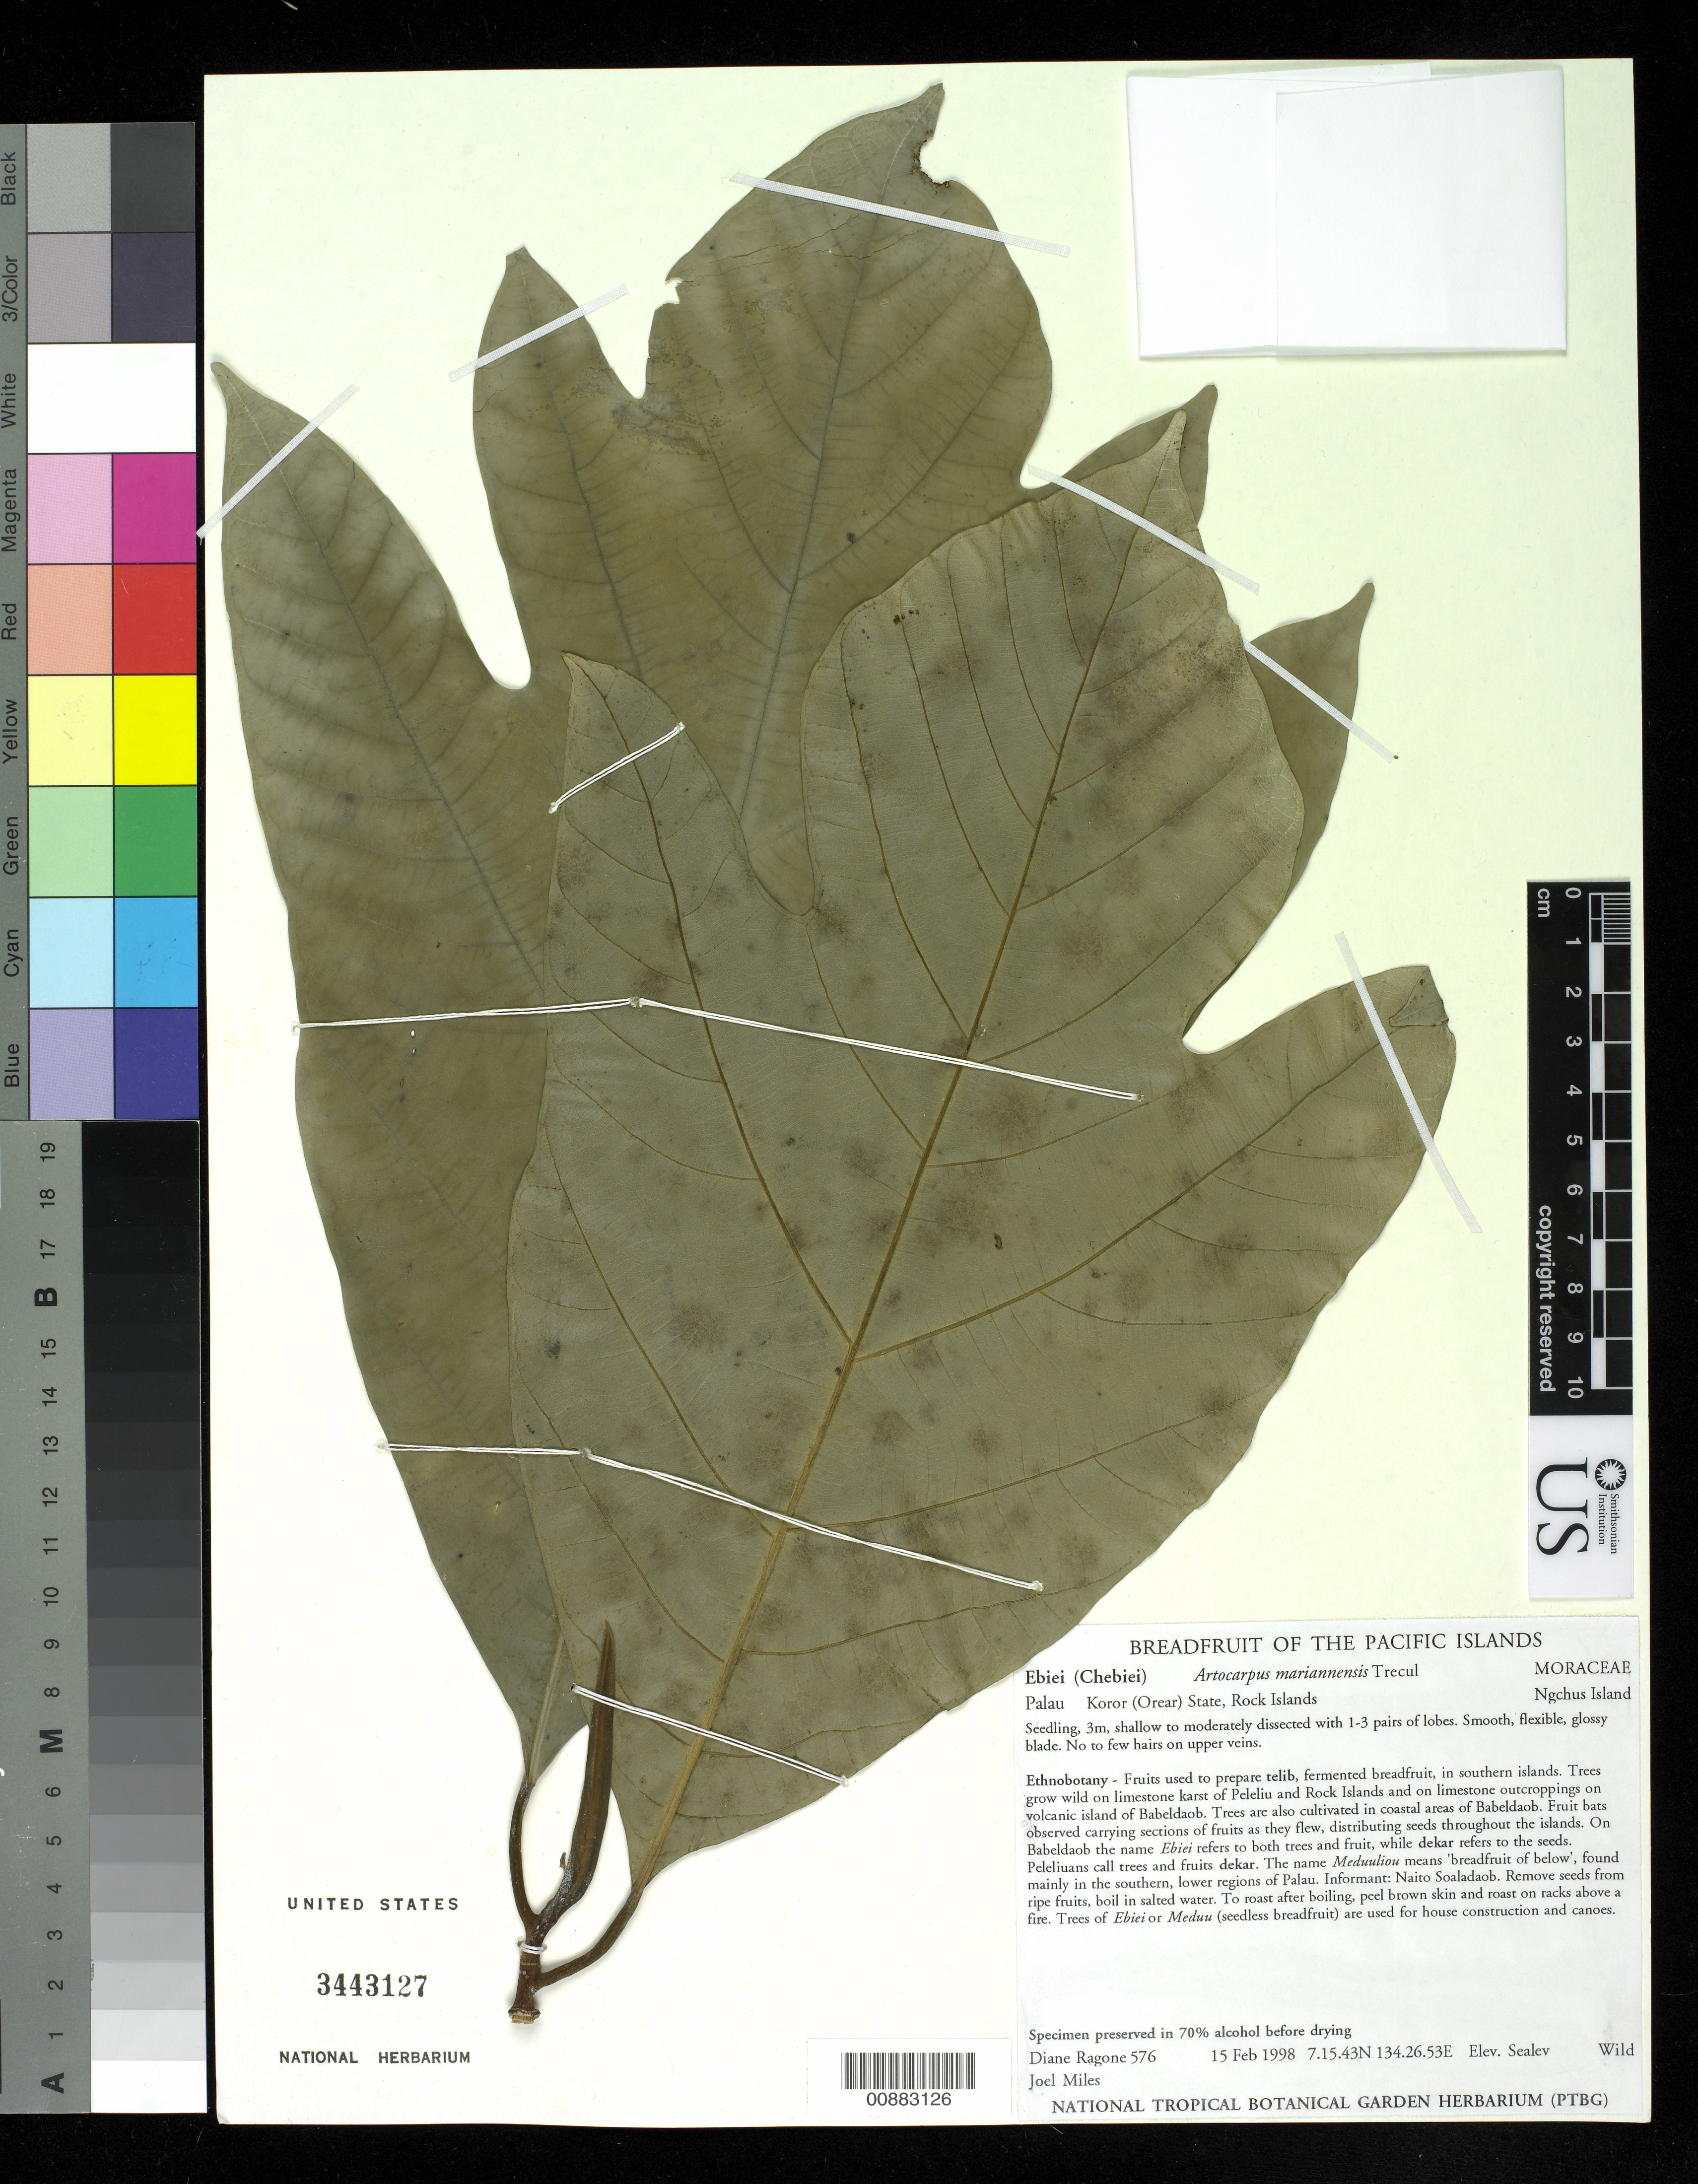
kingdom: Plantae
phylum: Tracheophyta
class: Magnoliopsida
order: Rosales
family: Moraceae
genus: Artocarpus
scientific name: Artocarpus mariannensis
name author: Trécul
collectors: D. Ragone & J. Miles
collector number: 576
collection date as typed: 15 Feb 1998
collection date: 1998-02-15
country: Palau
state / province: Koror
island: Ngchus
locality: Rock Islands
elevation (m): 0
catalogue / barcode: US 3443127